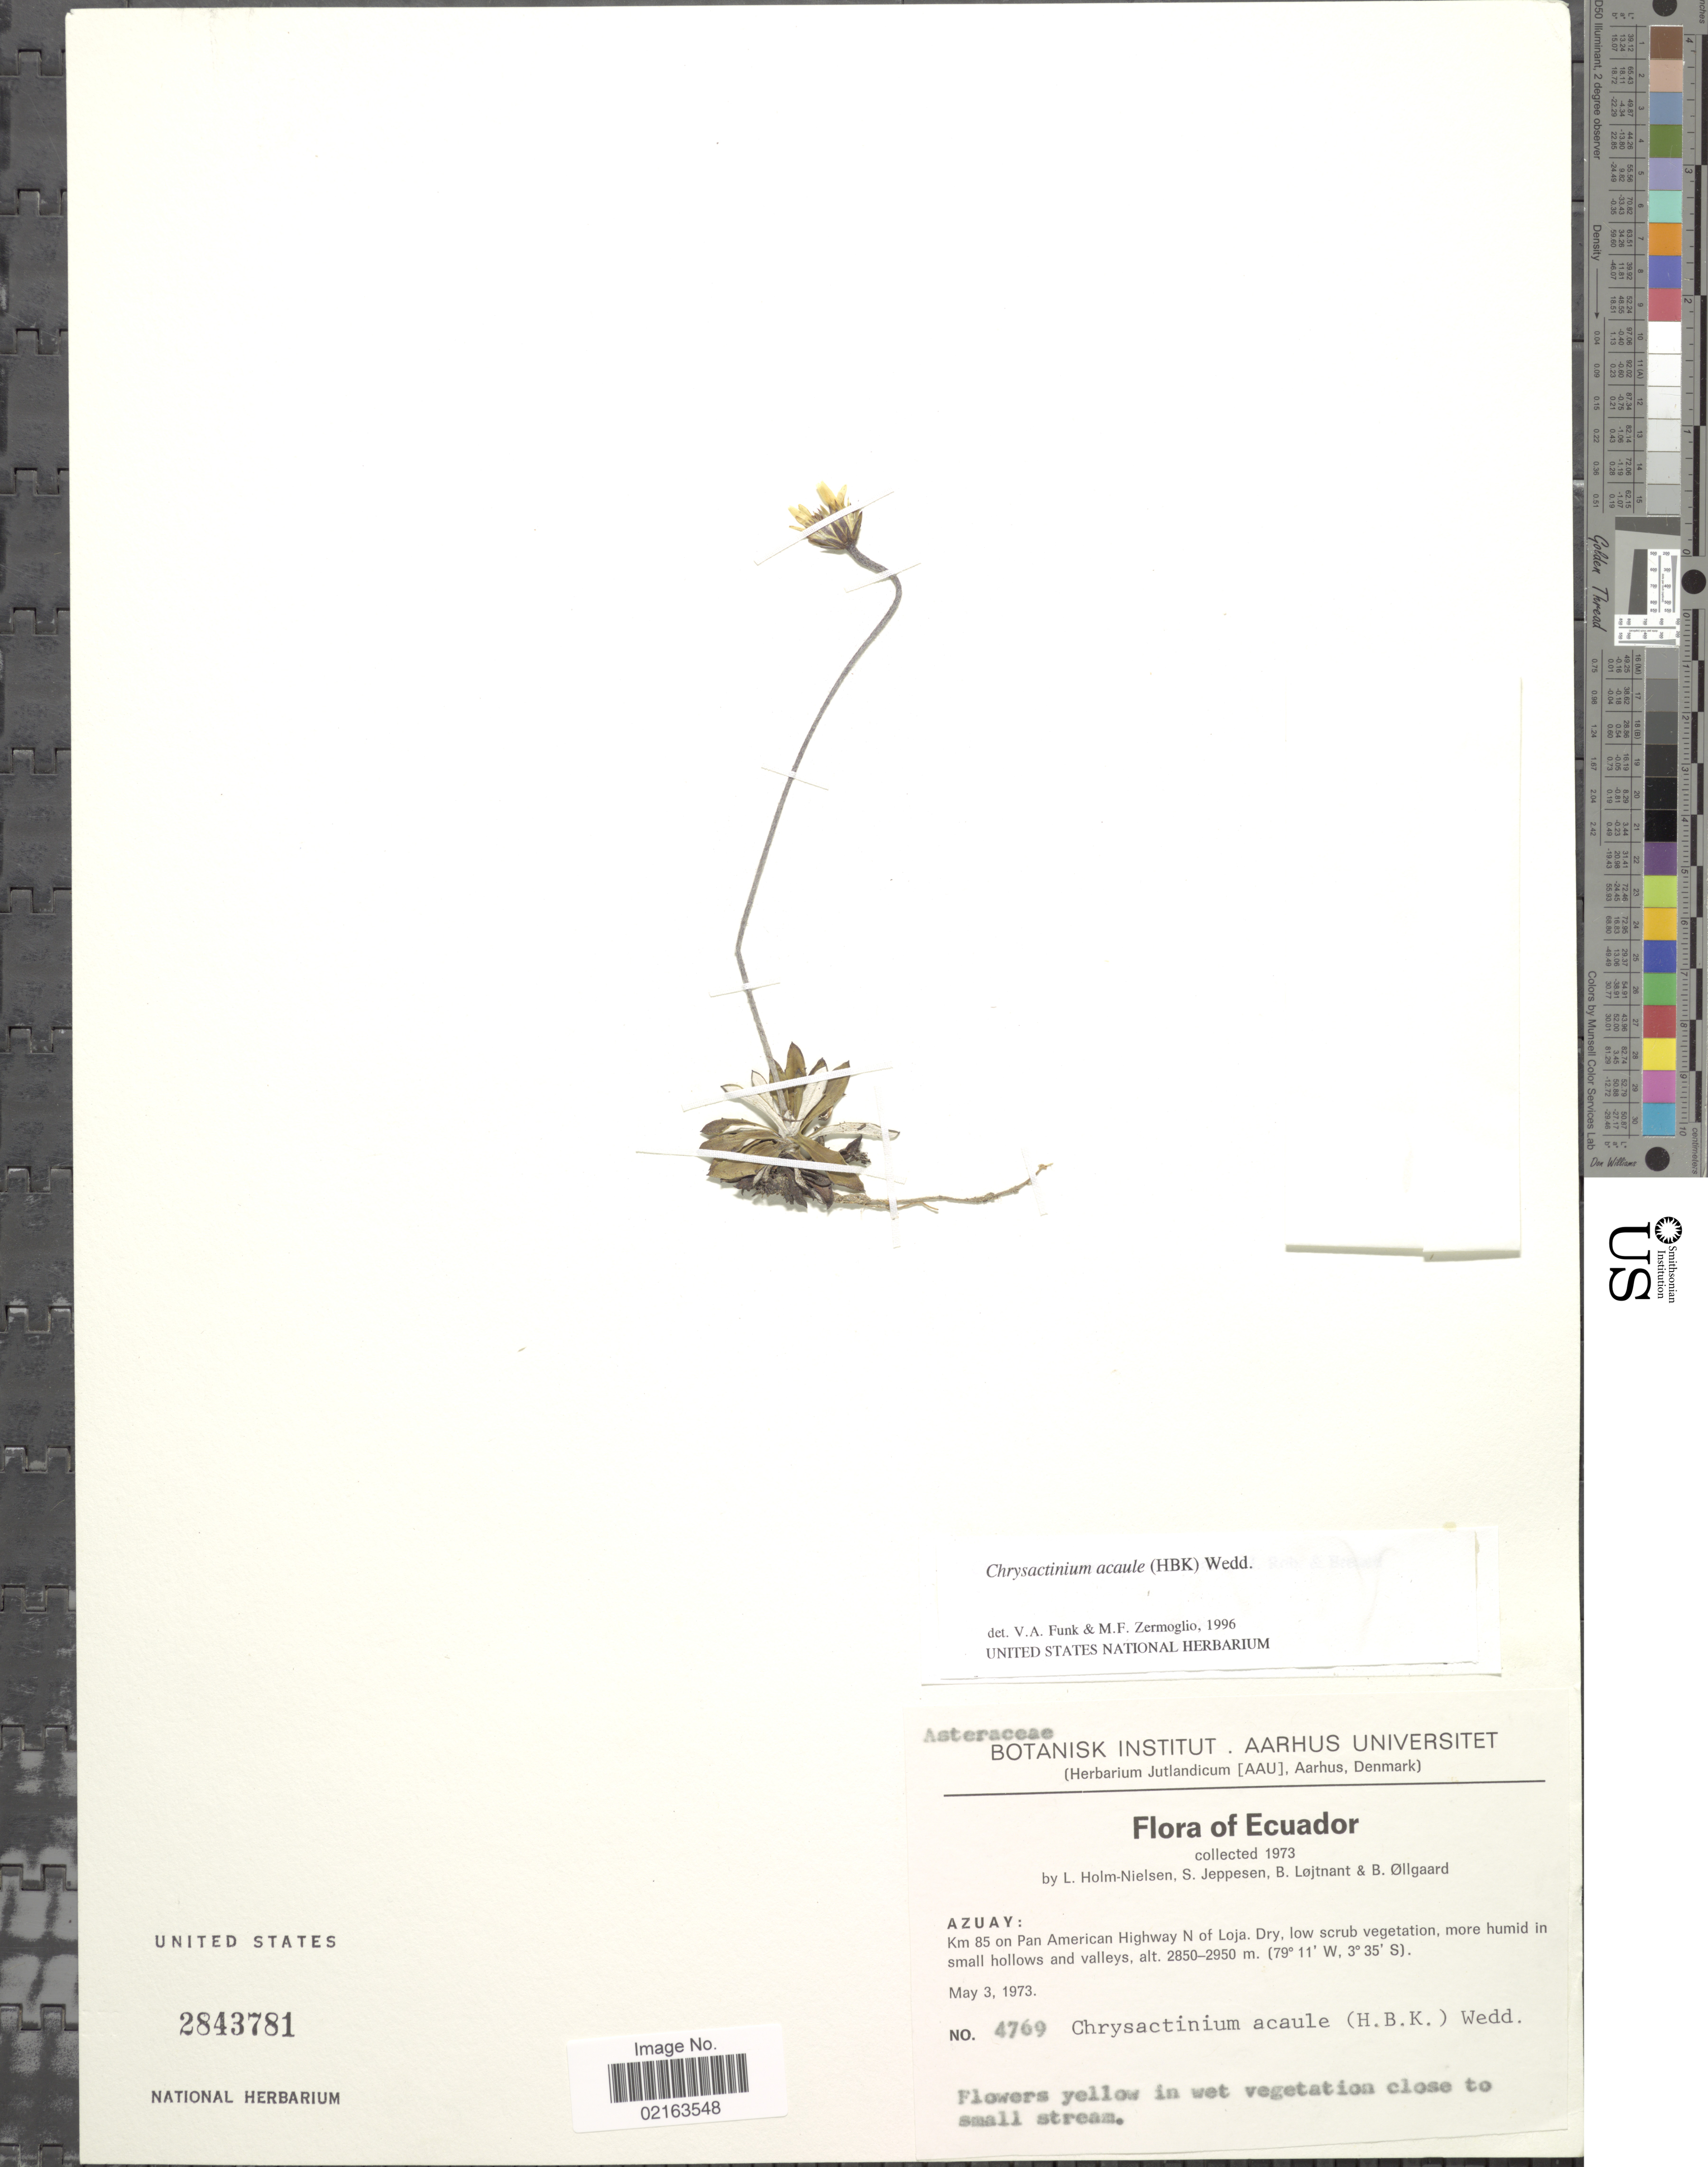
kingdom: Plantae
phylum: Tracheophyta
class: Magnoliopsida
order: Asterales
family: Asteraceae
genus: Chrysactinium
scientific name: Chrysactinium acaule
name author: (Kunth) Wedd.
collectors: L. B. Holm-Nielsen, S. Jeppesen, B. Löjtnant & B. Øllgaard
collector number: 4769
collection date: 1973-05-03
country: Ecuador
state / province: Azuay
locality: Azuay: Km 85 on Pan American Highway N of Loja.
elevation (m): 2850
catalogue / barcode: US 2843781